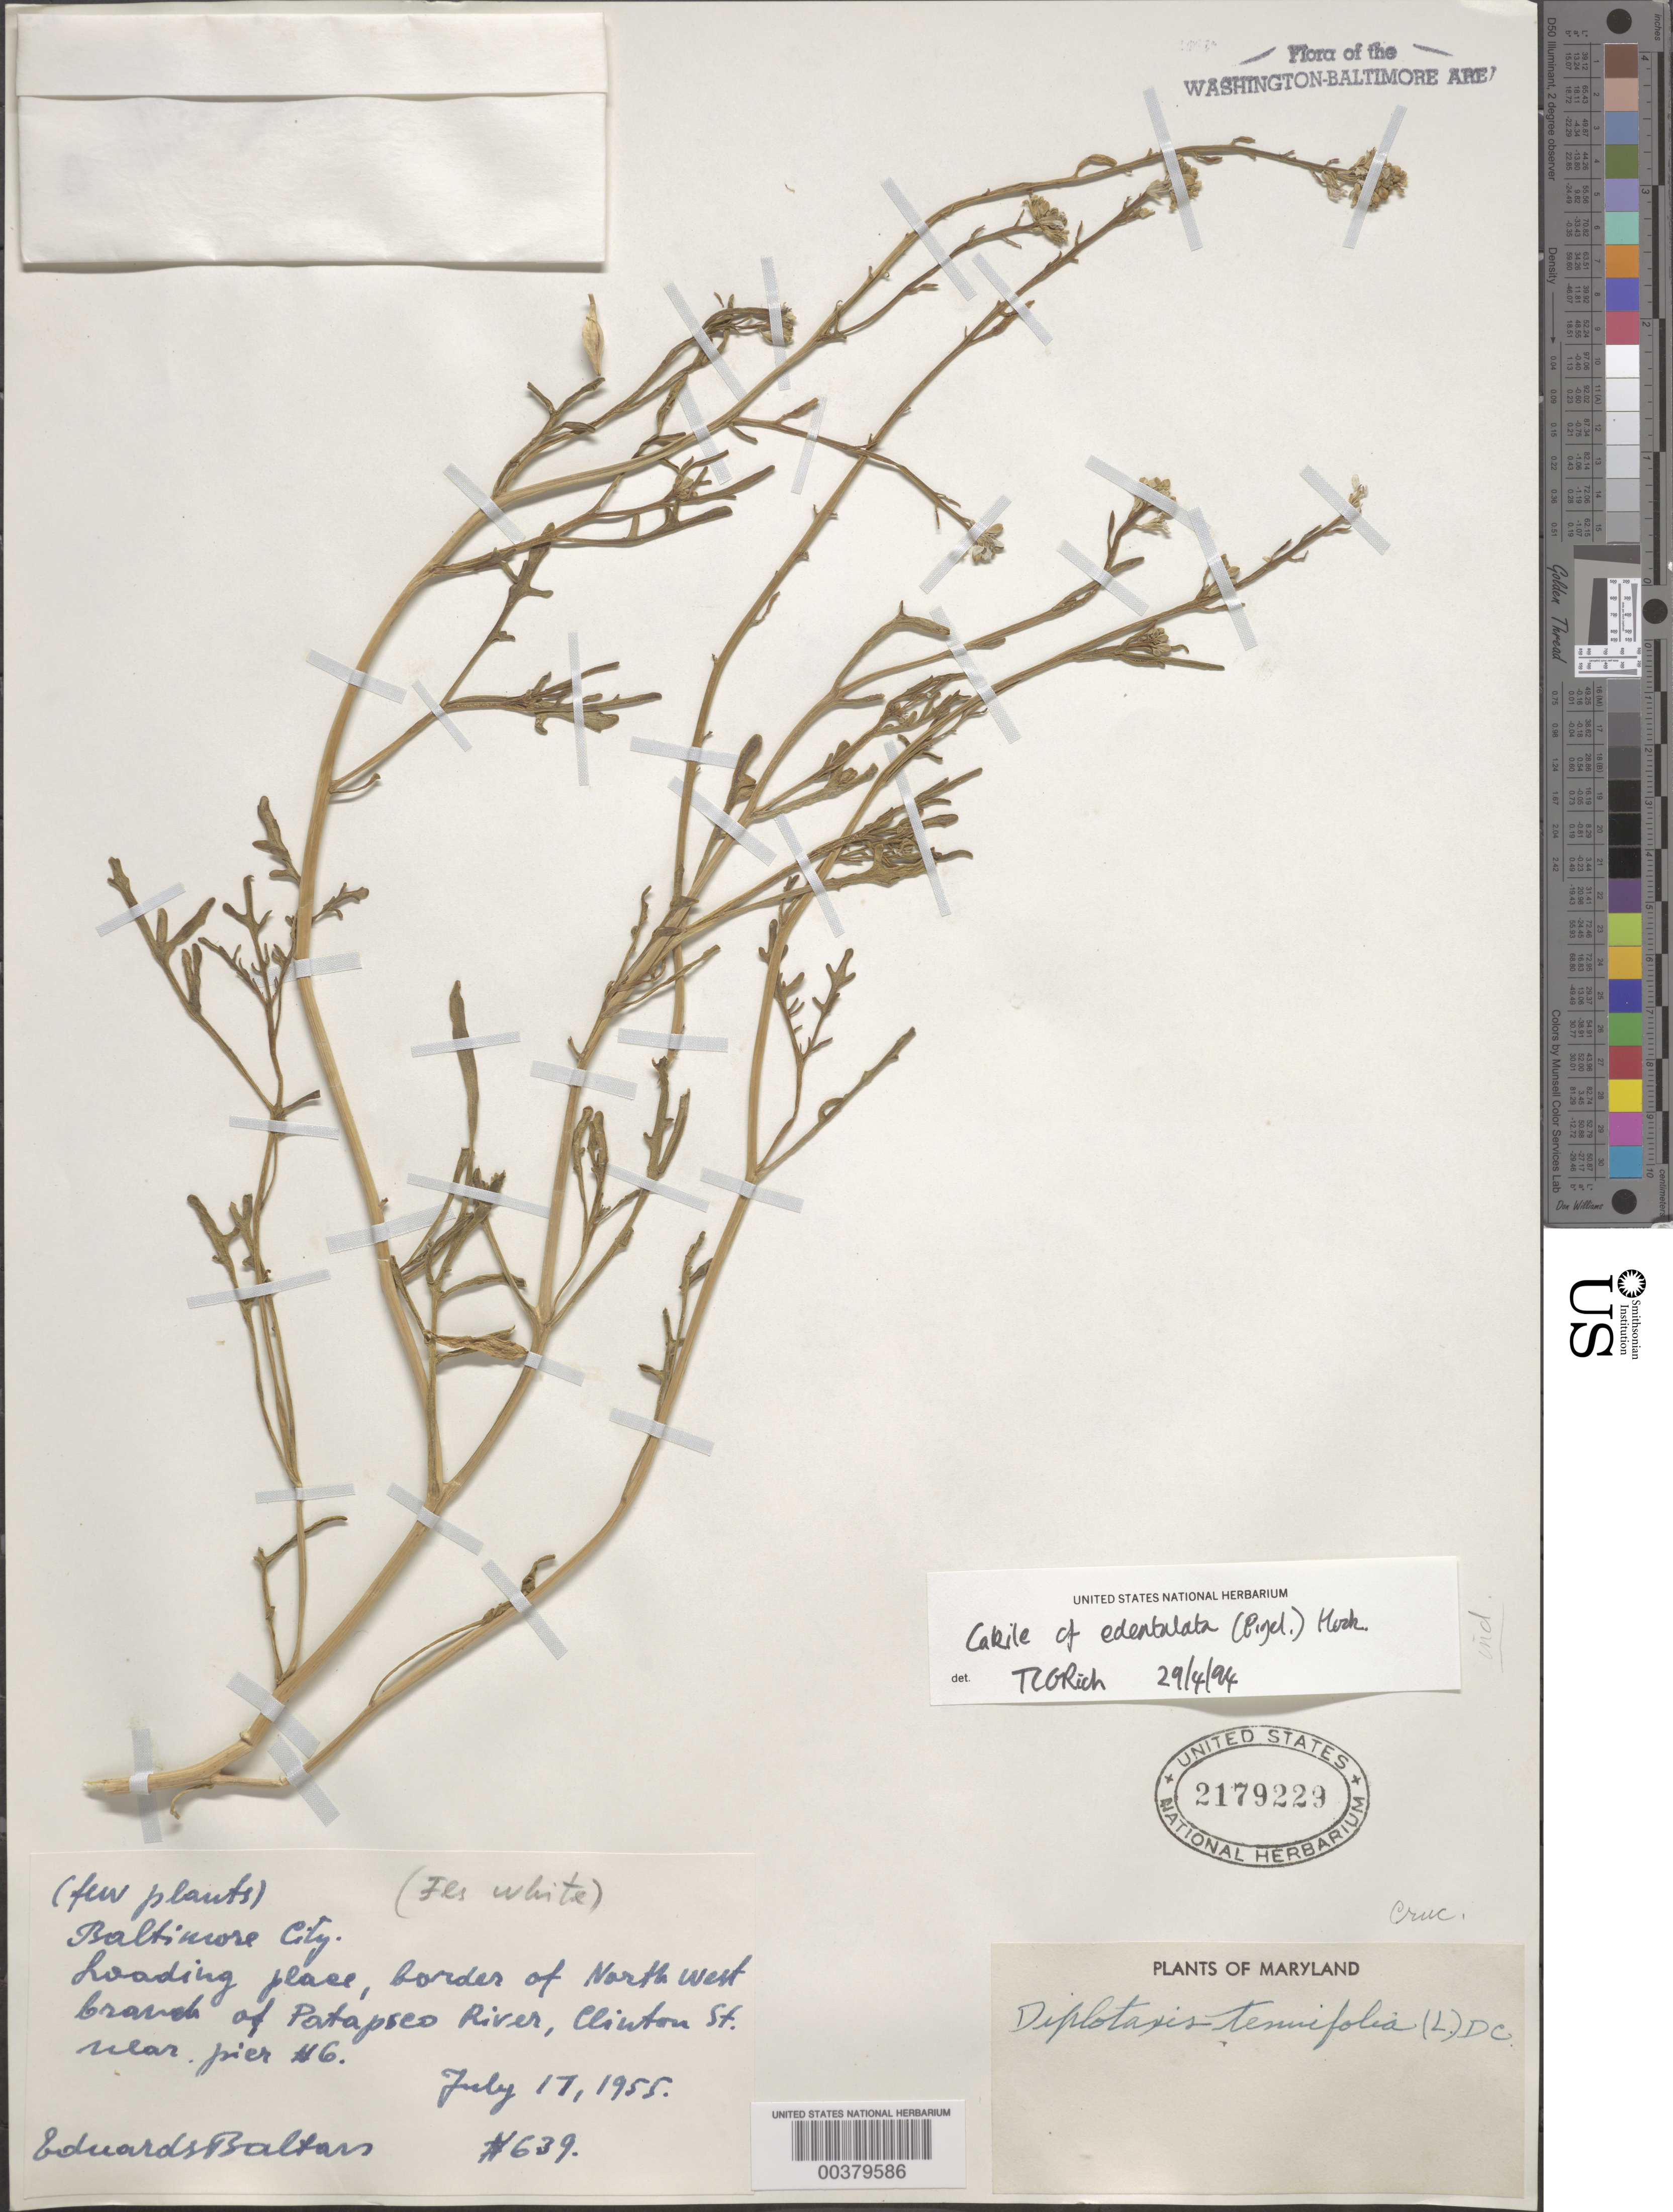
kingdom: Plantae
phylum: Tracheophyta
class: Magnoliopsida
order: Brassicales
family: Brassicaceae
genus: Cakile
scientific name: Cakile edentula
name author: (Bigelow) Hook.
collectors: E. Baltars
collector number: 639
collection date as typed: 17 Jul 1955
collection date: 1955-07-17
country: United States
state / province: Maryland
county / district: City of Baltimore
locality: Northwest Branch of the Patapsco River, Clinton St.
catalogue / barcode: US 2179229